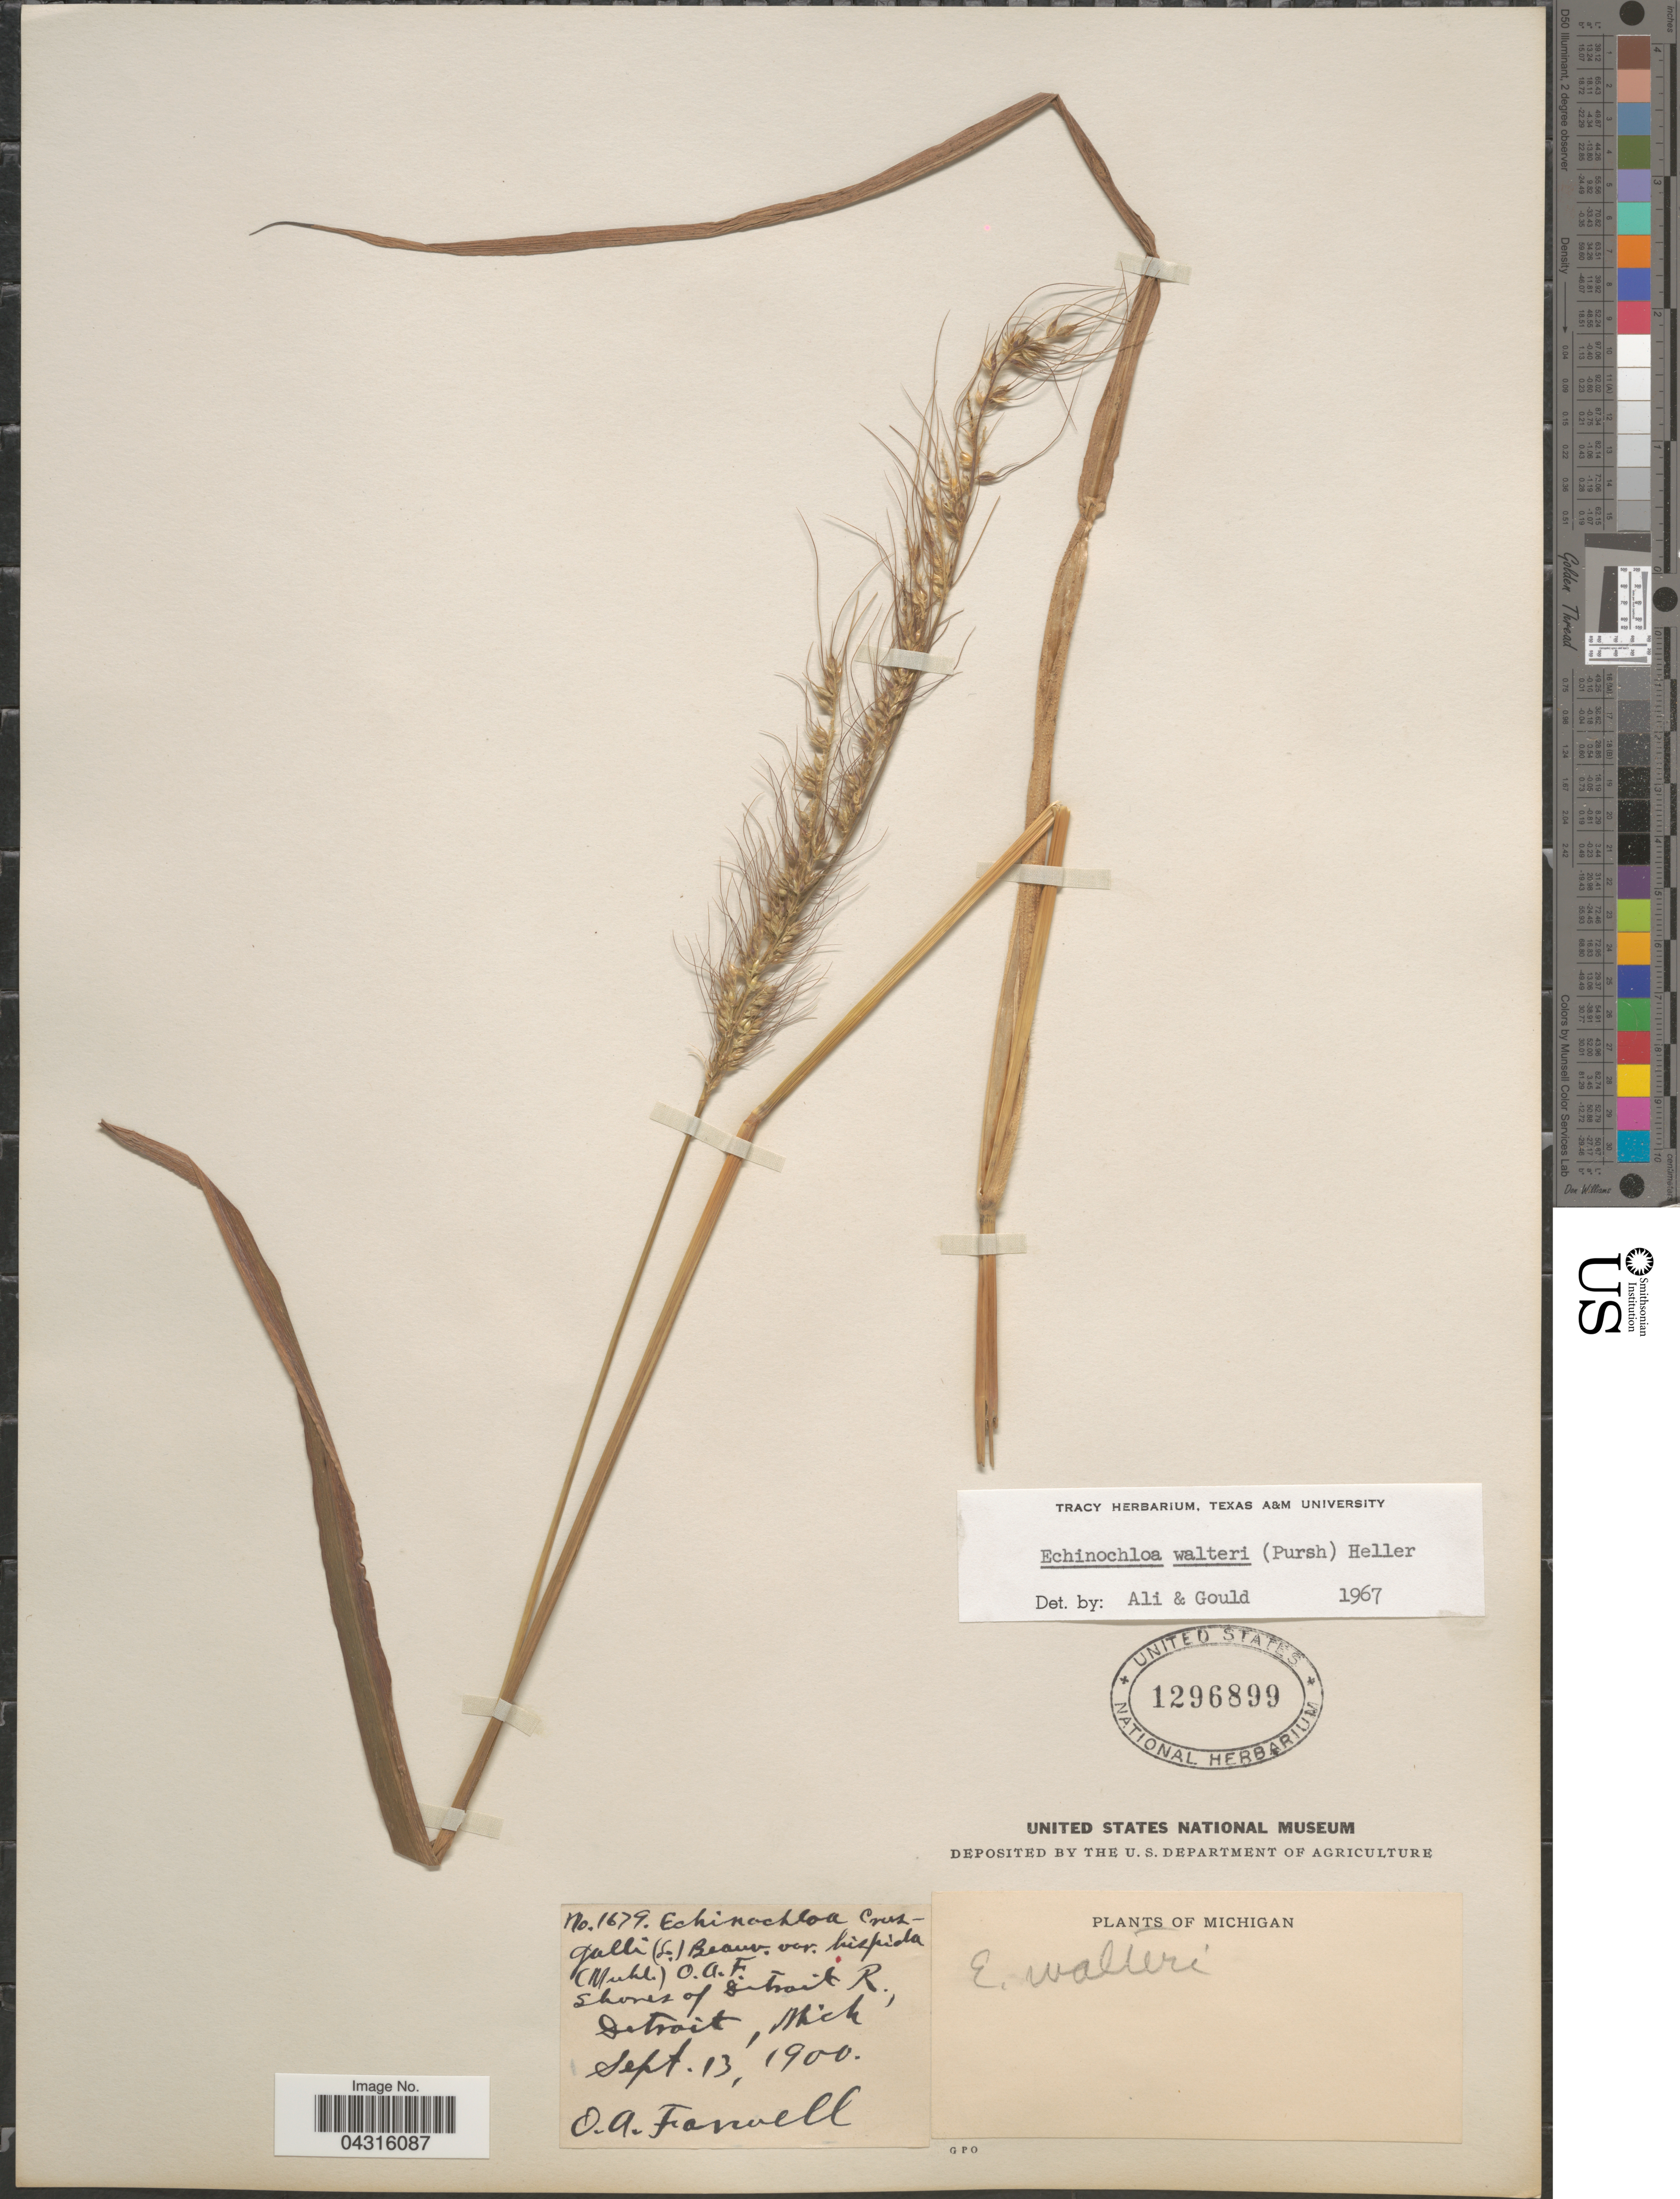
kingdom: Plantae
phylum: Tracheophyta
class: Liliopsida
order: Poales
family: Poaceae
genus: Echinochloa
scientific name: Echinochloa walteri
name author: (Pursh) A. Heller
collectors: O. Farwell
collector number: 1679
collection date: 1900-09-13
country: United States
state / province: Michigan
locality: Shores of Detroit R., Detroit.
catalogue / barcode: US 1296899